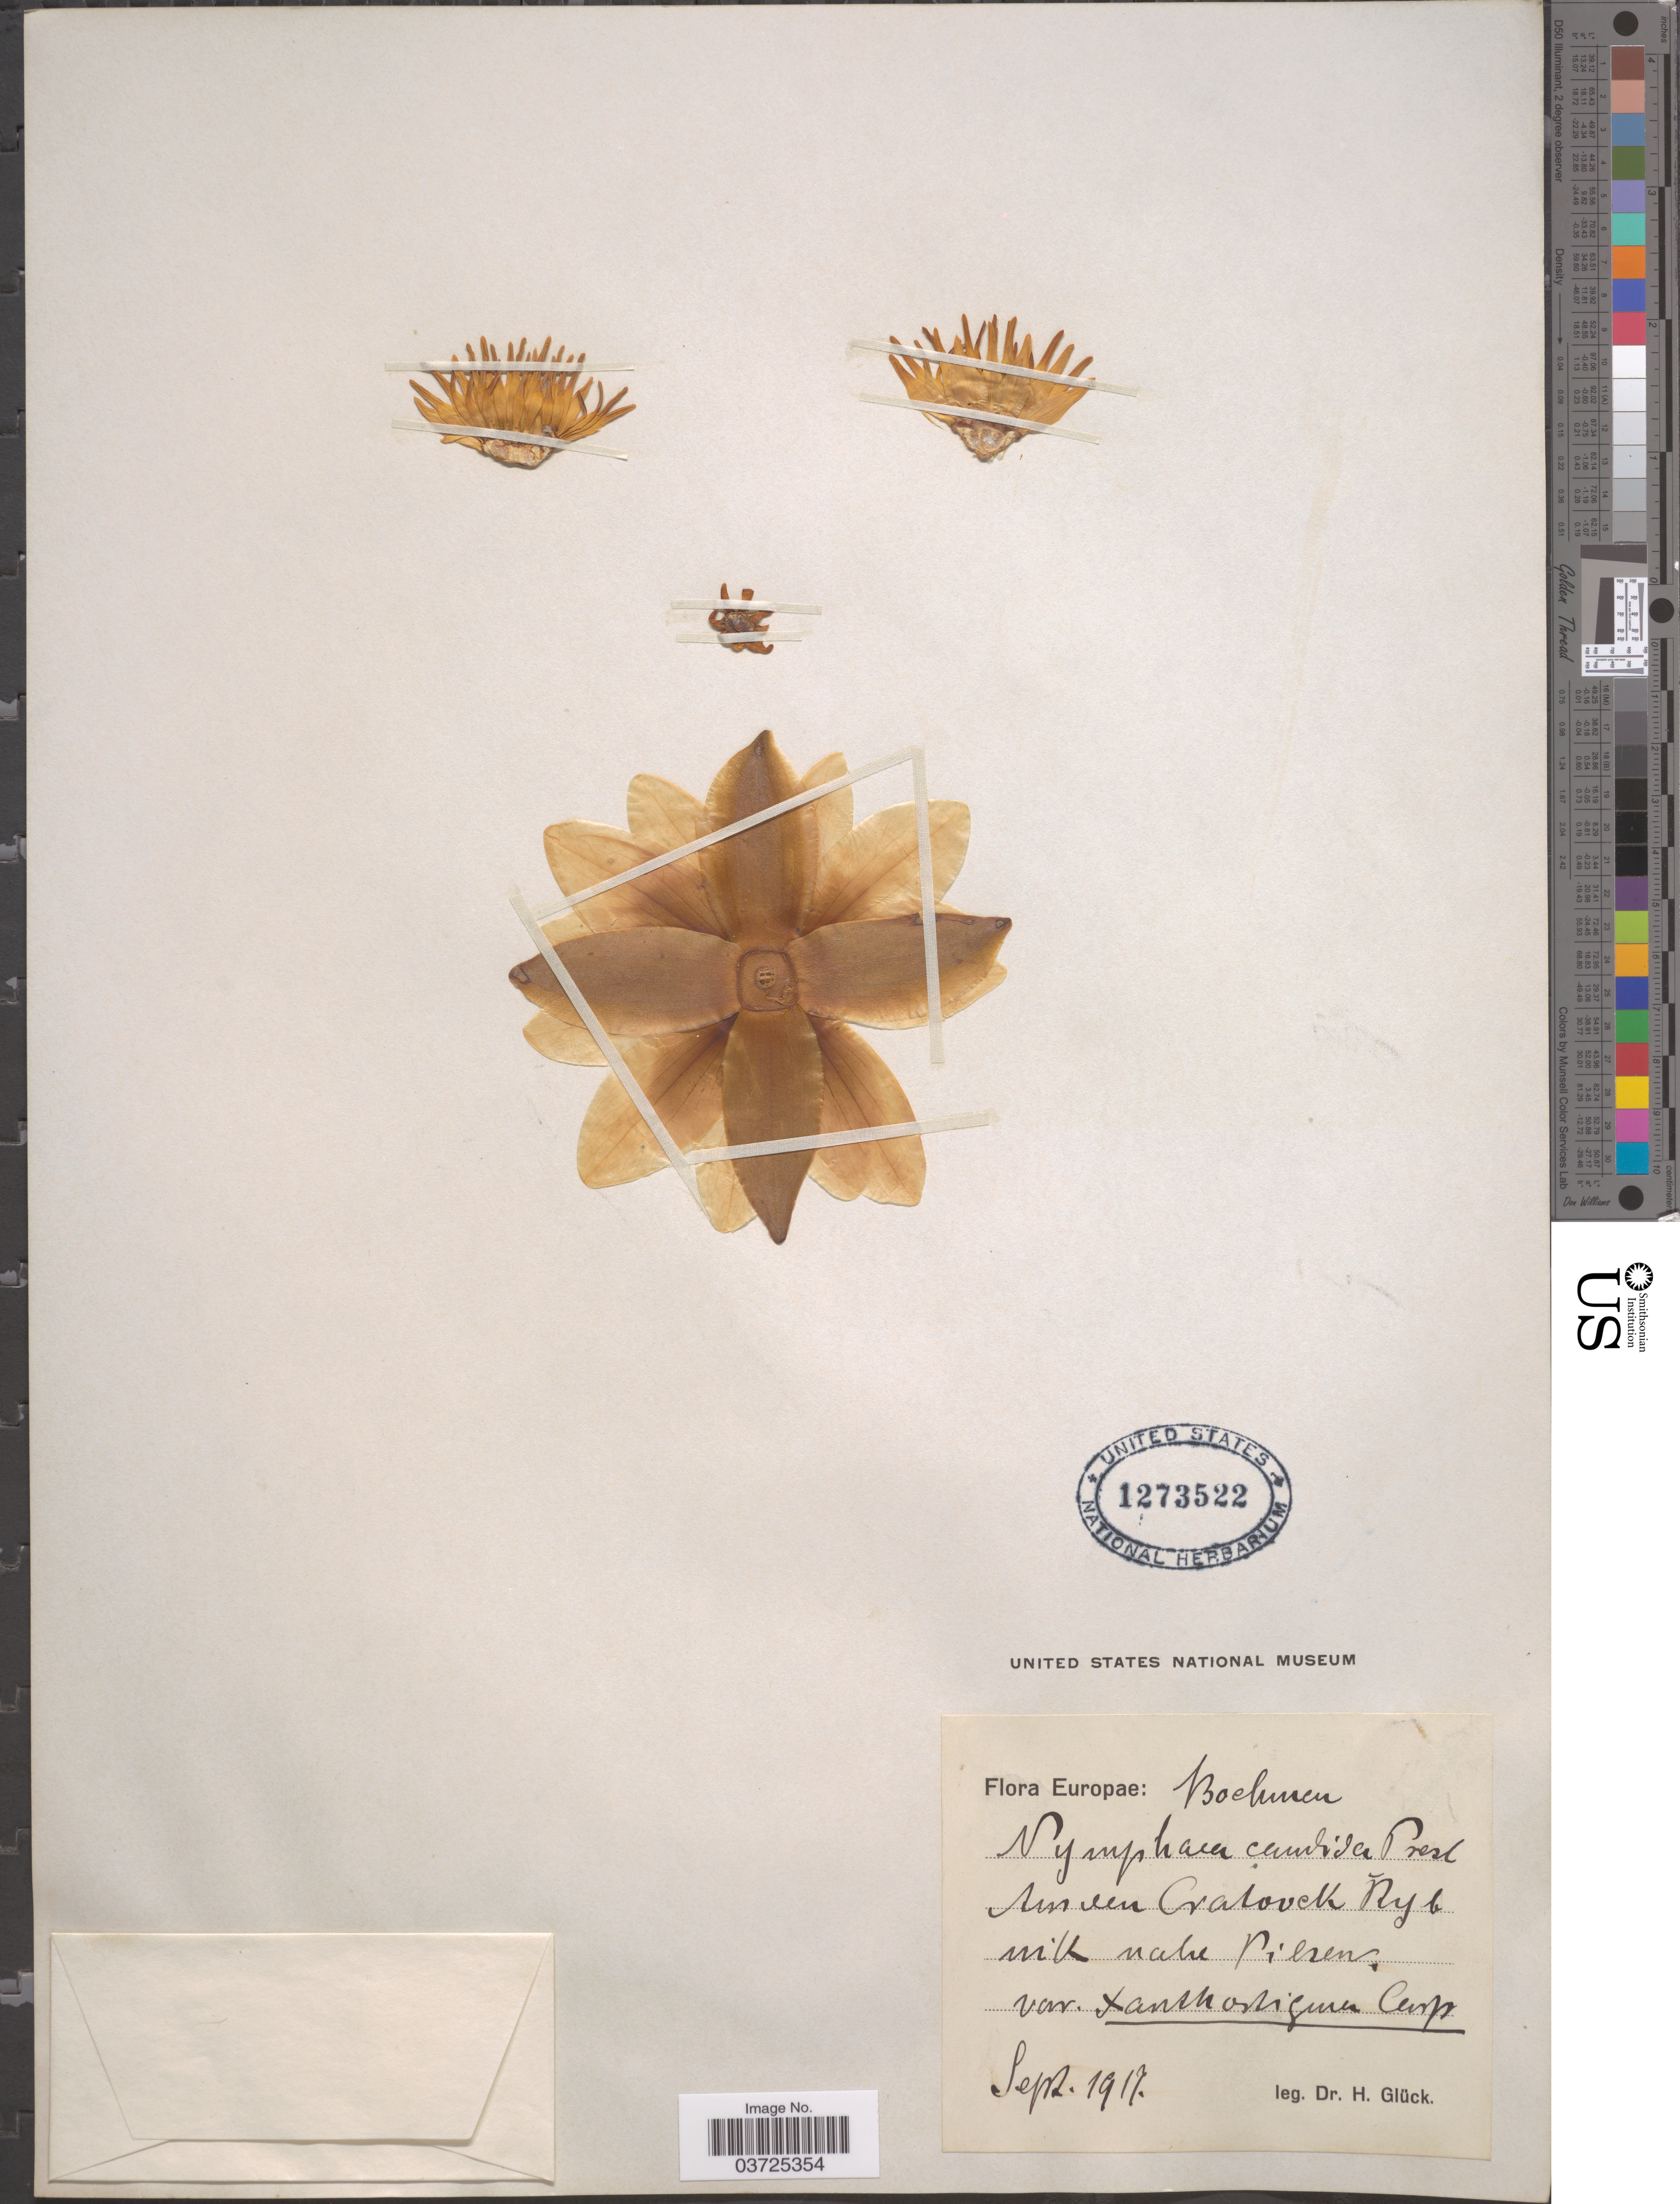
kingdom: Plantae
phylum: Tracheophyta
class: Magnoliopsida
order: Nymphaeales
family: Nymphaeaceae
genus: Nymphaea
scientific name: Nymphaea candida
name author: J. Presl & C. Presl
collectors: H. Glück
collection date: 1917-09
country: Czechia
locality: Europae: Boehmen. Ain un Cratovk Ryb. [illegible text].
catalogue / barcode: US 1273522